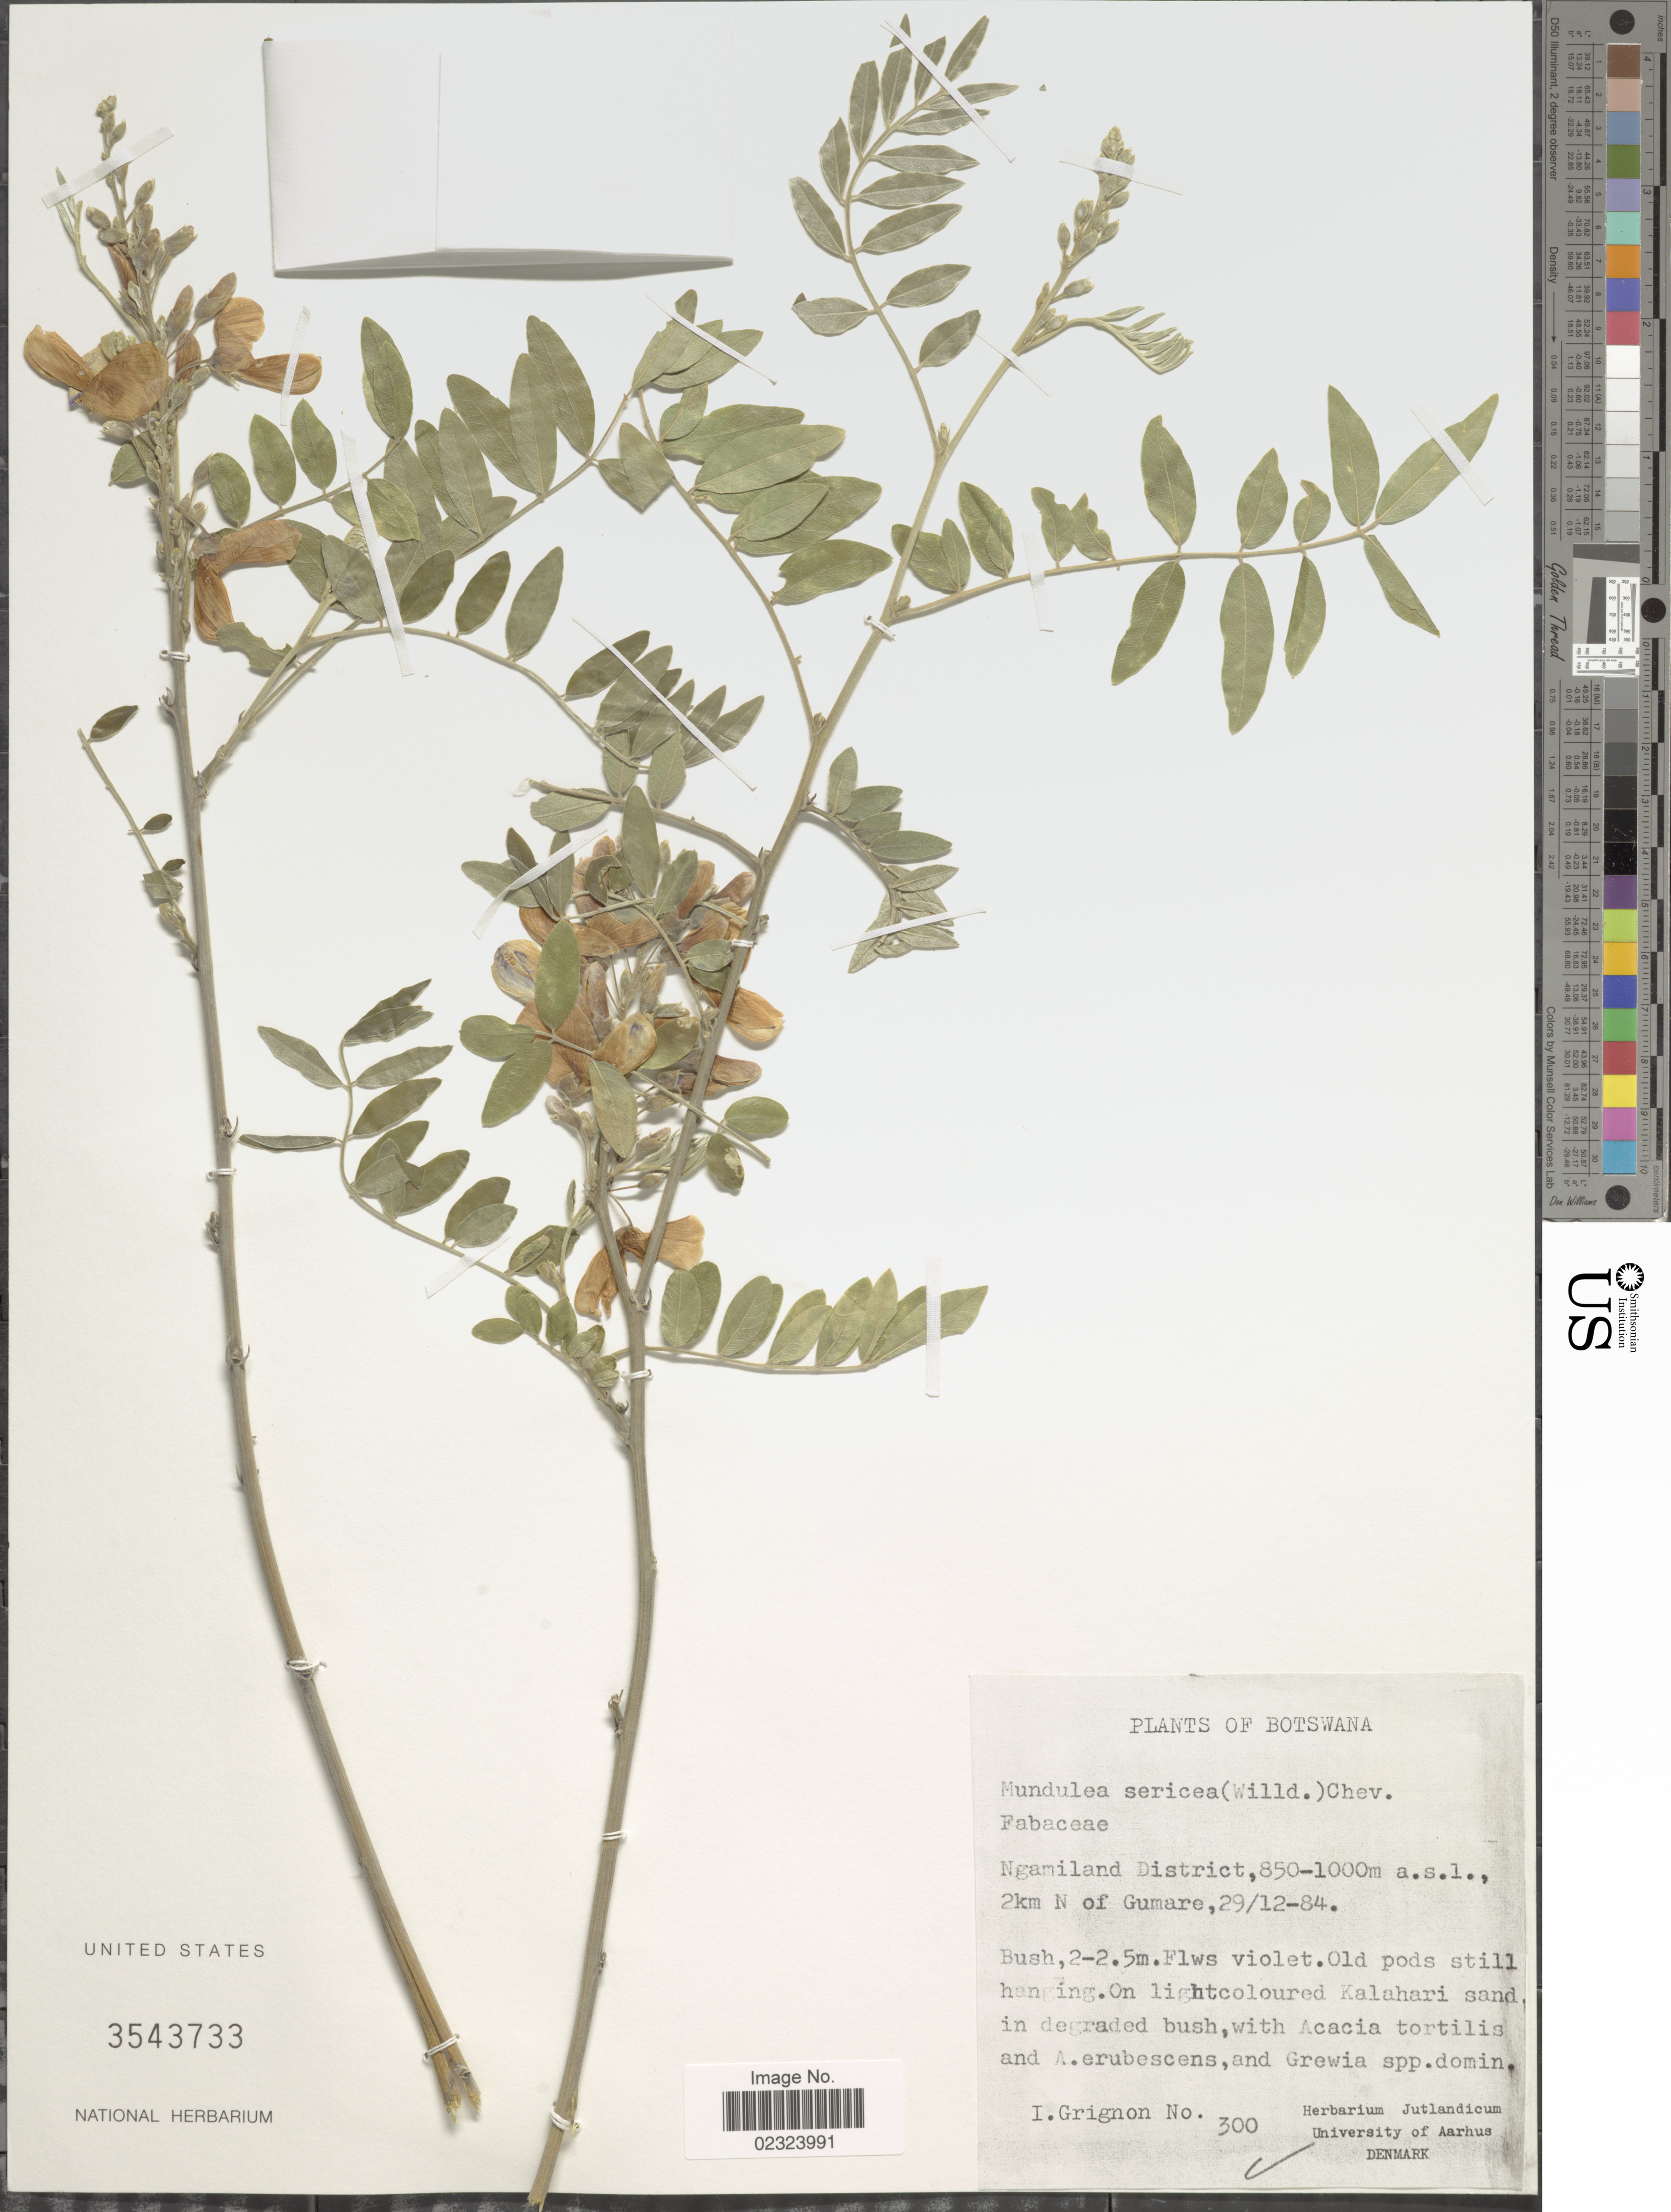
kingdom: Plantae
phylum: Tracheophyta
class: Magnoliopsida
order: Fabales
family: Fabaceae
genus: Mundulea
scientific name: Mundulea sericea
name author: (Willd.) A. Chev.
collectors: I. Grignon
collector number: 300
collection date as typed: Transcribed d/m/y: 29/12/84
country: Botswana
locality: Ngamiland District, 2km N of Gumare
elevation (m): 850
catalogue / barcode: US 3543733